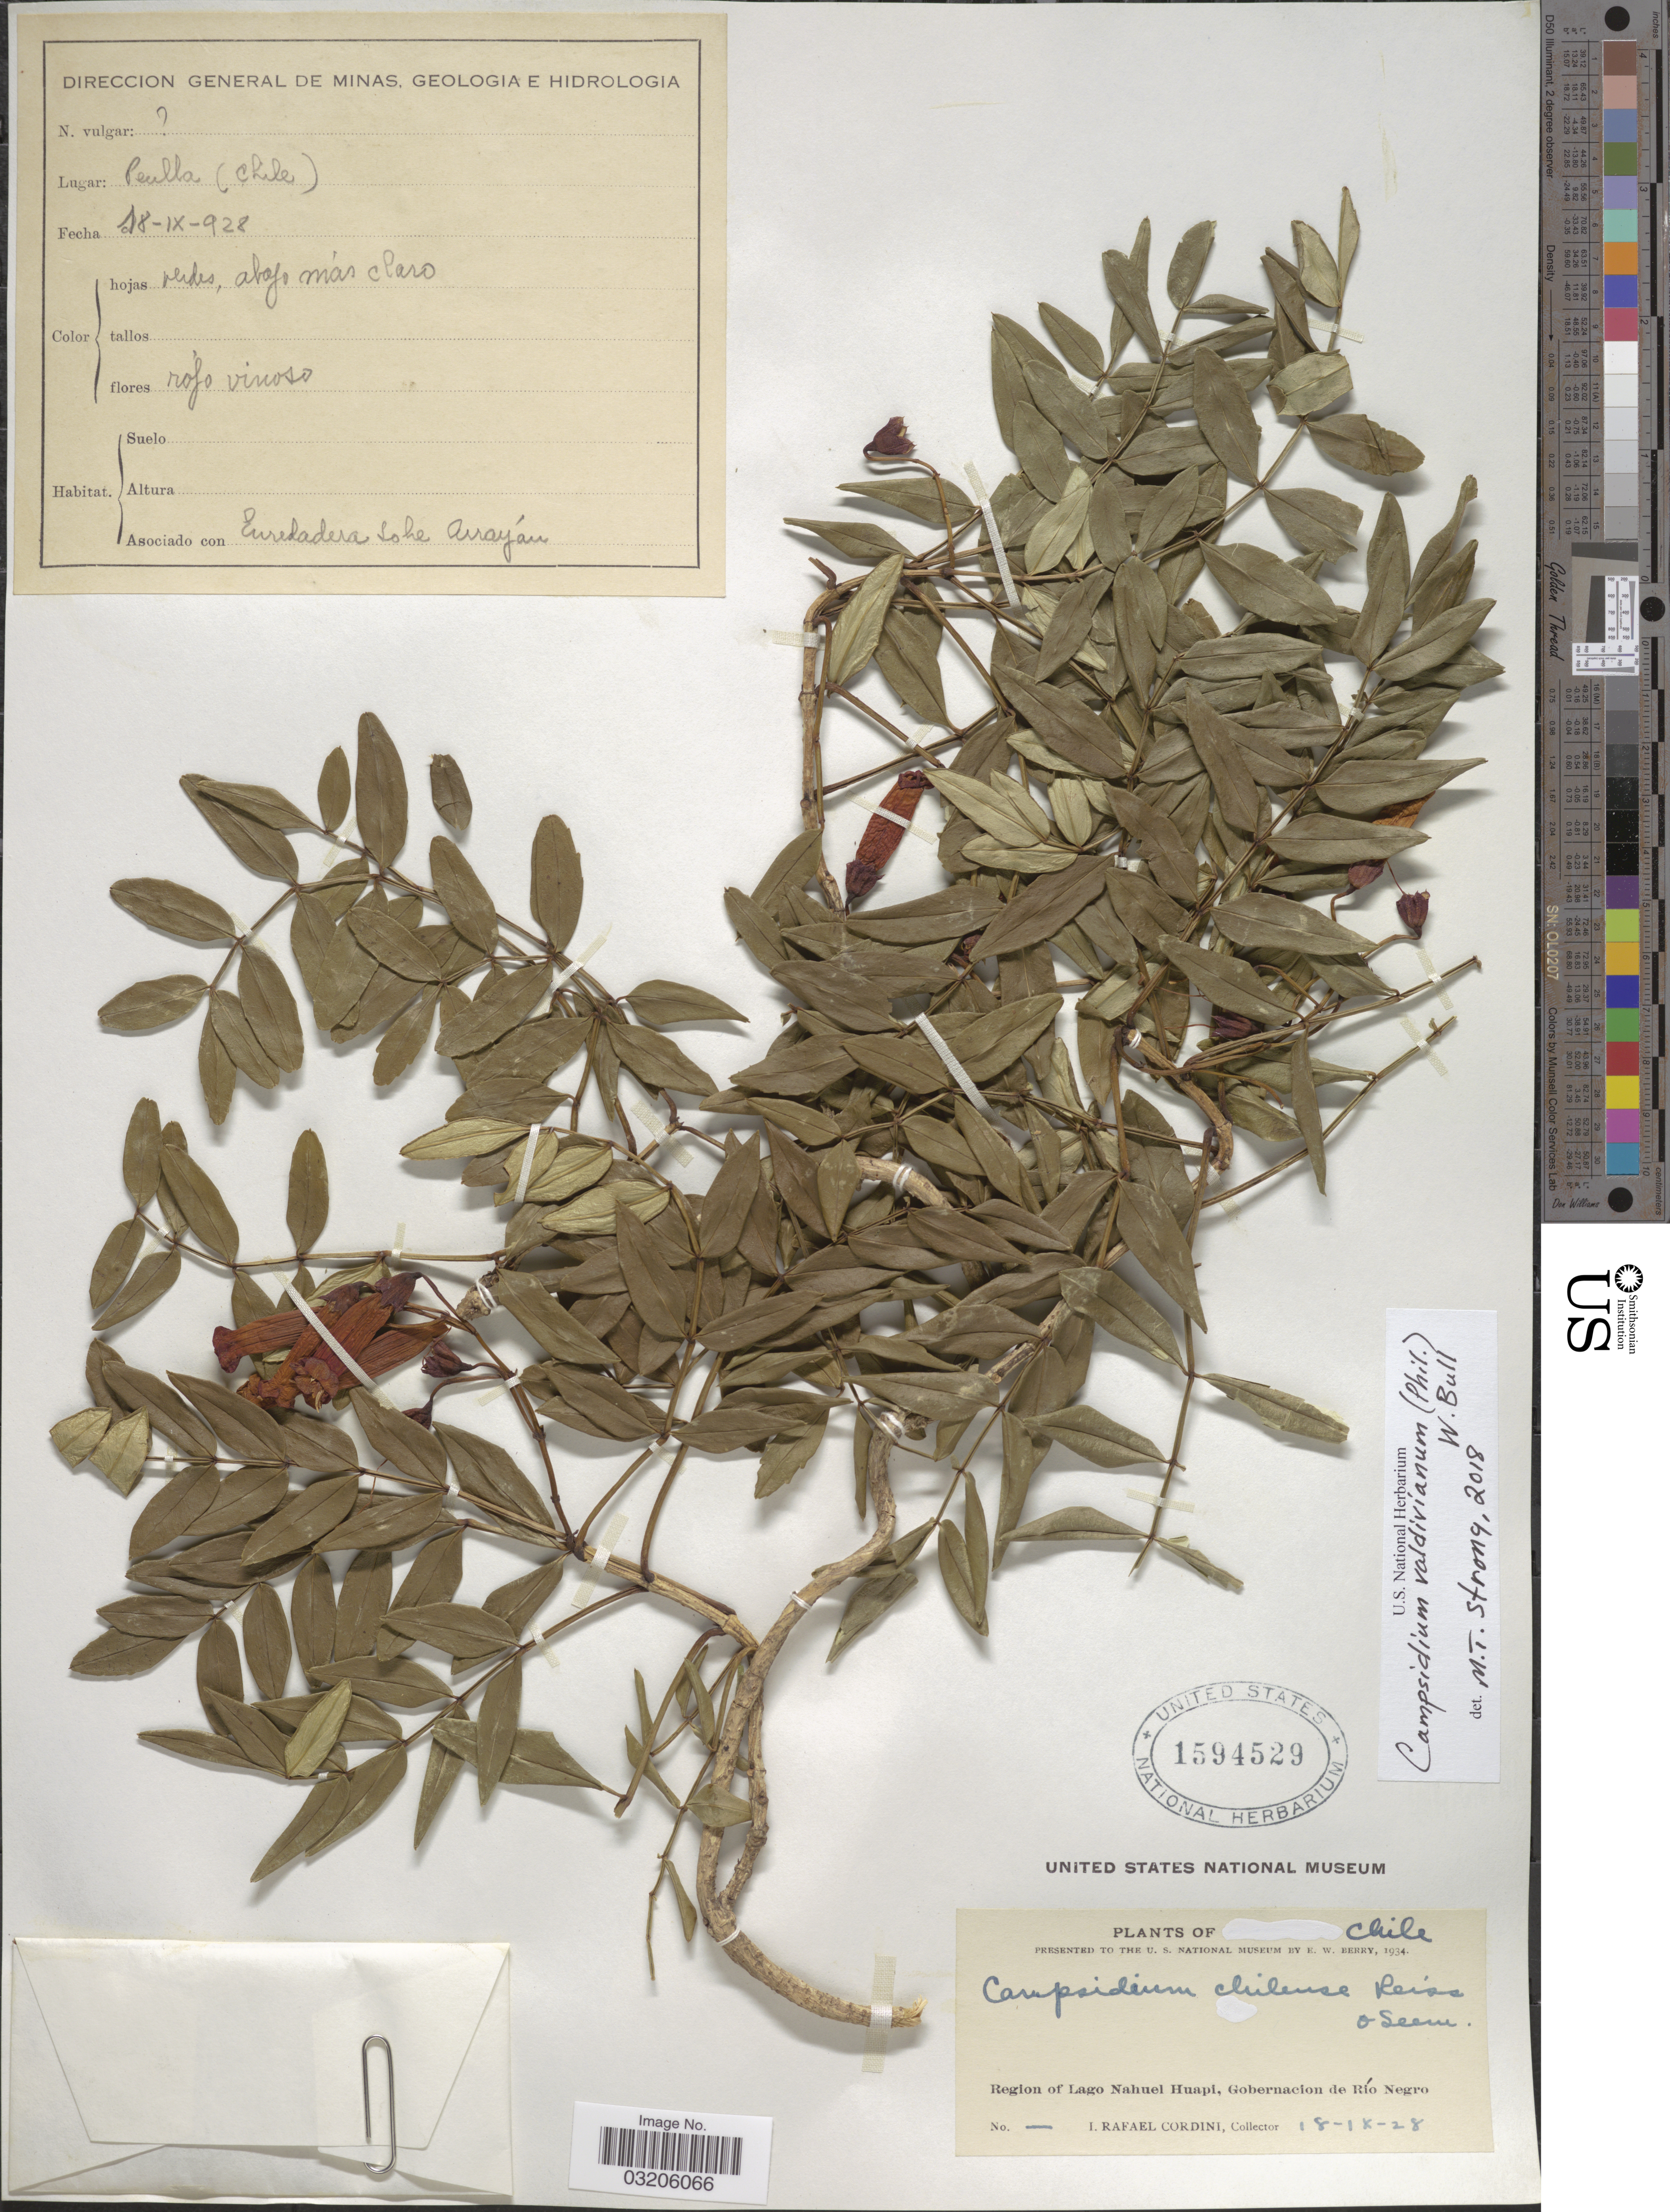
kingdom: Plantae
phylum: Tracheophyta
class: Magnoliopsida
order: Lamiales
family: Bignoniaceae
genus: Campsidium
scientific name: Campsidium valdivianum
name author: (Phil.) W. Bull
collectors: I. Cordini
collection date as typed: Transcribed d/m/y: 18/9/28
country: Chile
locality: Peulla. Region of Lago Nahuel Huapi, Gobernacion de Río Negro.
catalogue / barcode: US 1594529